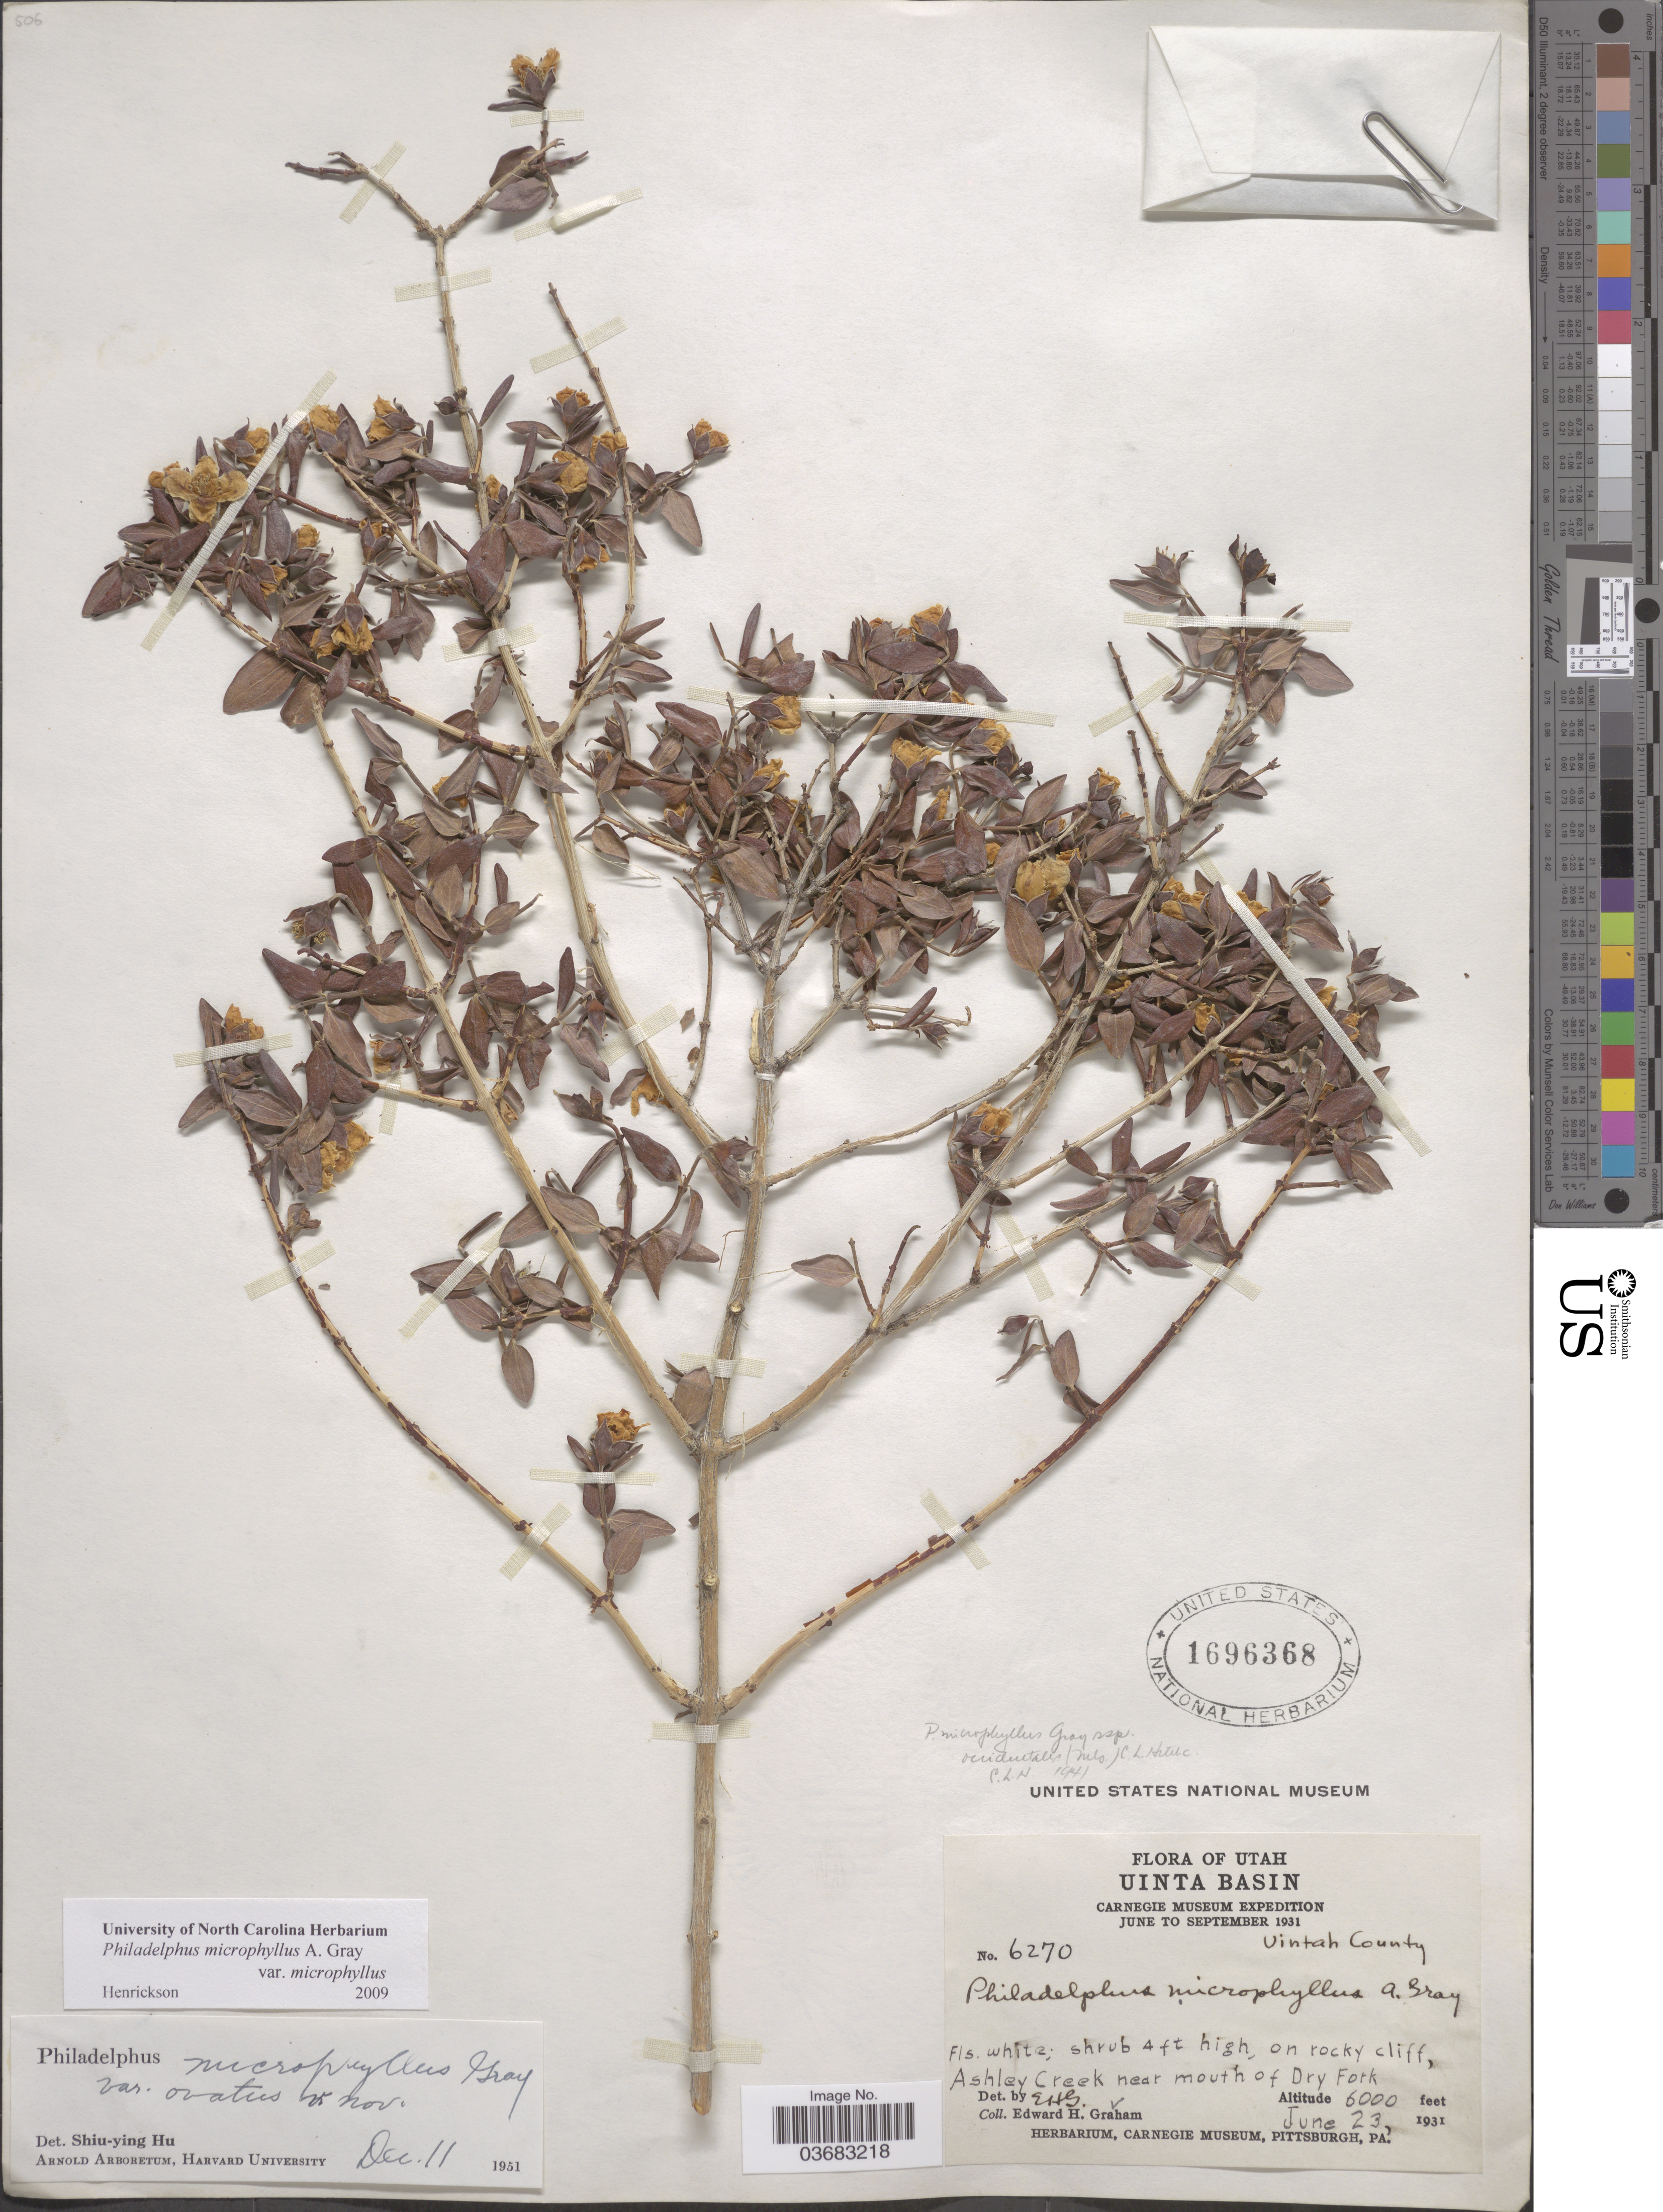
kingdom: Plantae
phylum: Tracheophyta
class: Magnoliopsida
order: Cornales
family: Hydrangeaceae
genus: Philadelphus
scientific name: Philadelphus microphyllus var. microphyllus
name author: A. Gray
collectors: E. H. Graham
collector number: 6270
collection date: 1931-06-23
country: United States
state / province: Utah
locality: Uinta Basin. Carnege Museum Expedition June to September 1931. Uintah County. Ashley Creek near mouth of Dry Fork.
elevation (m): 1829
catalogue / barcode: US 1696368